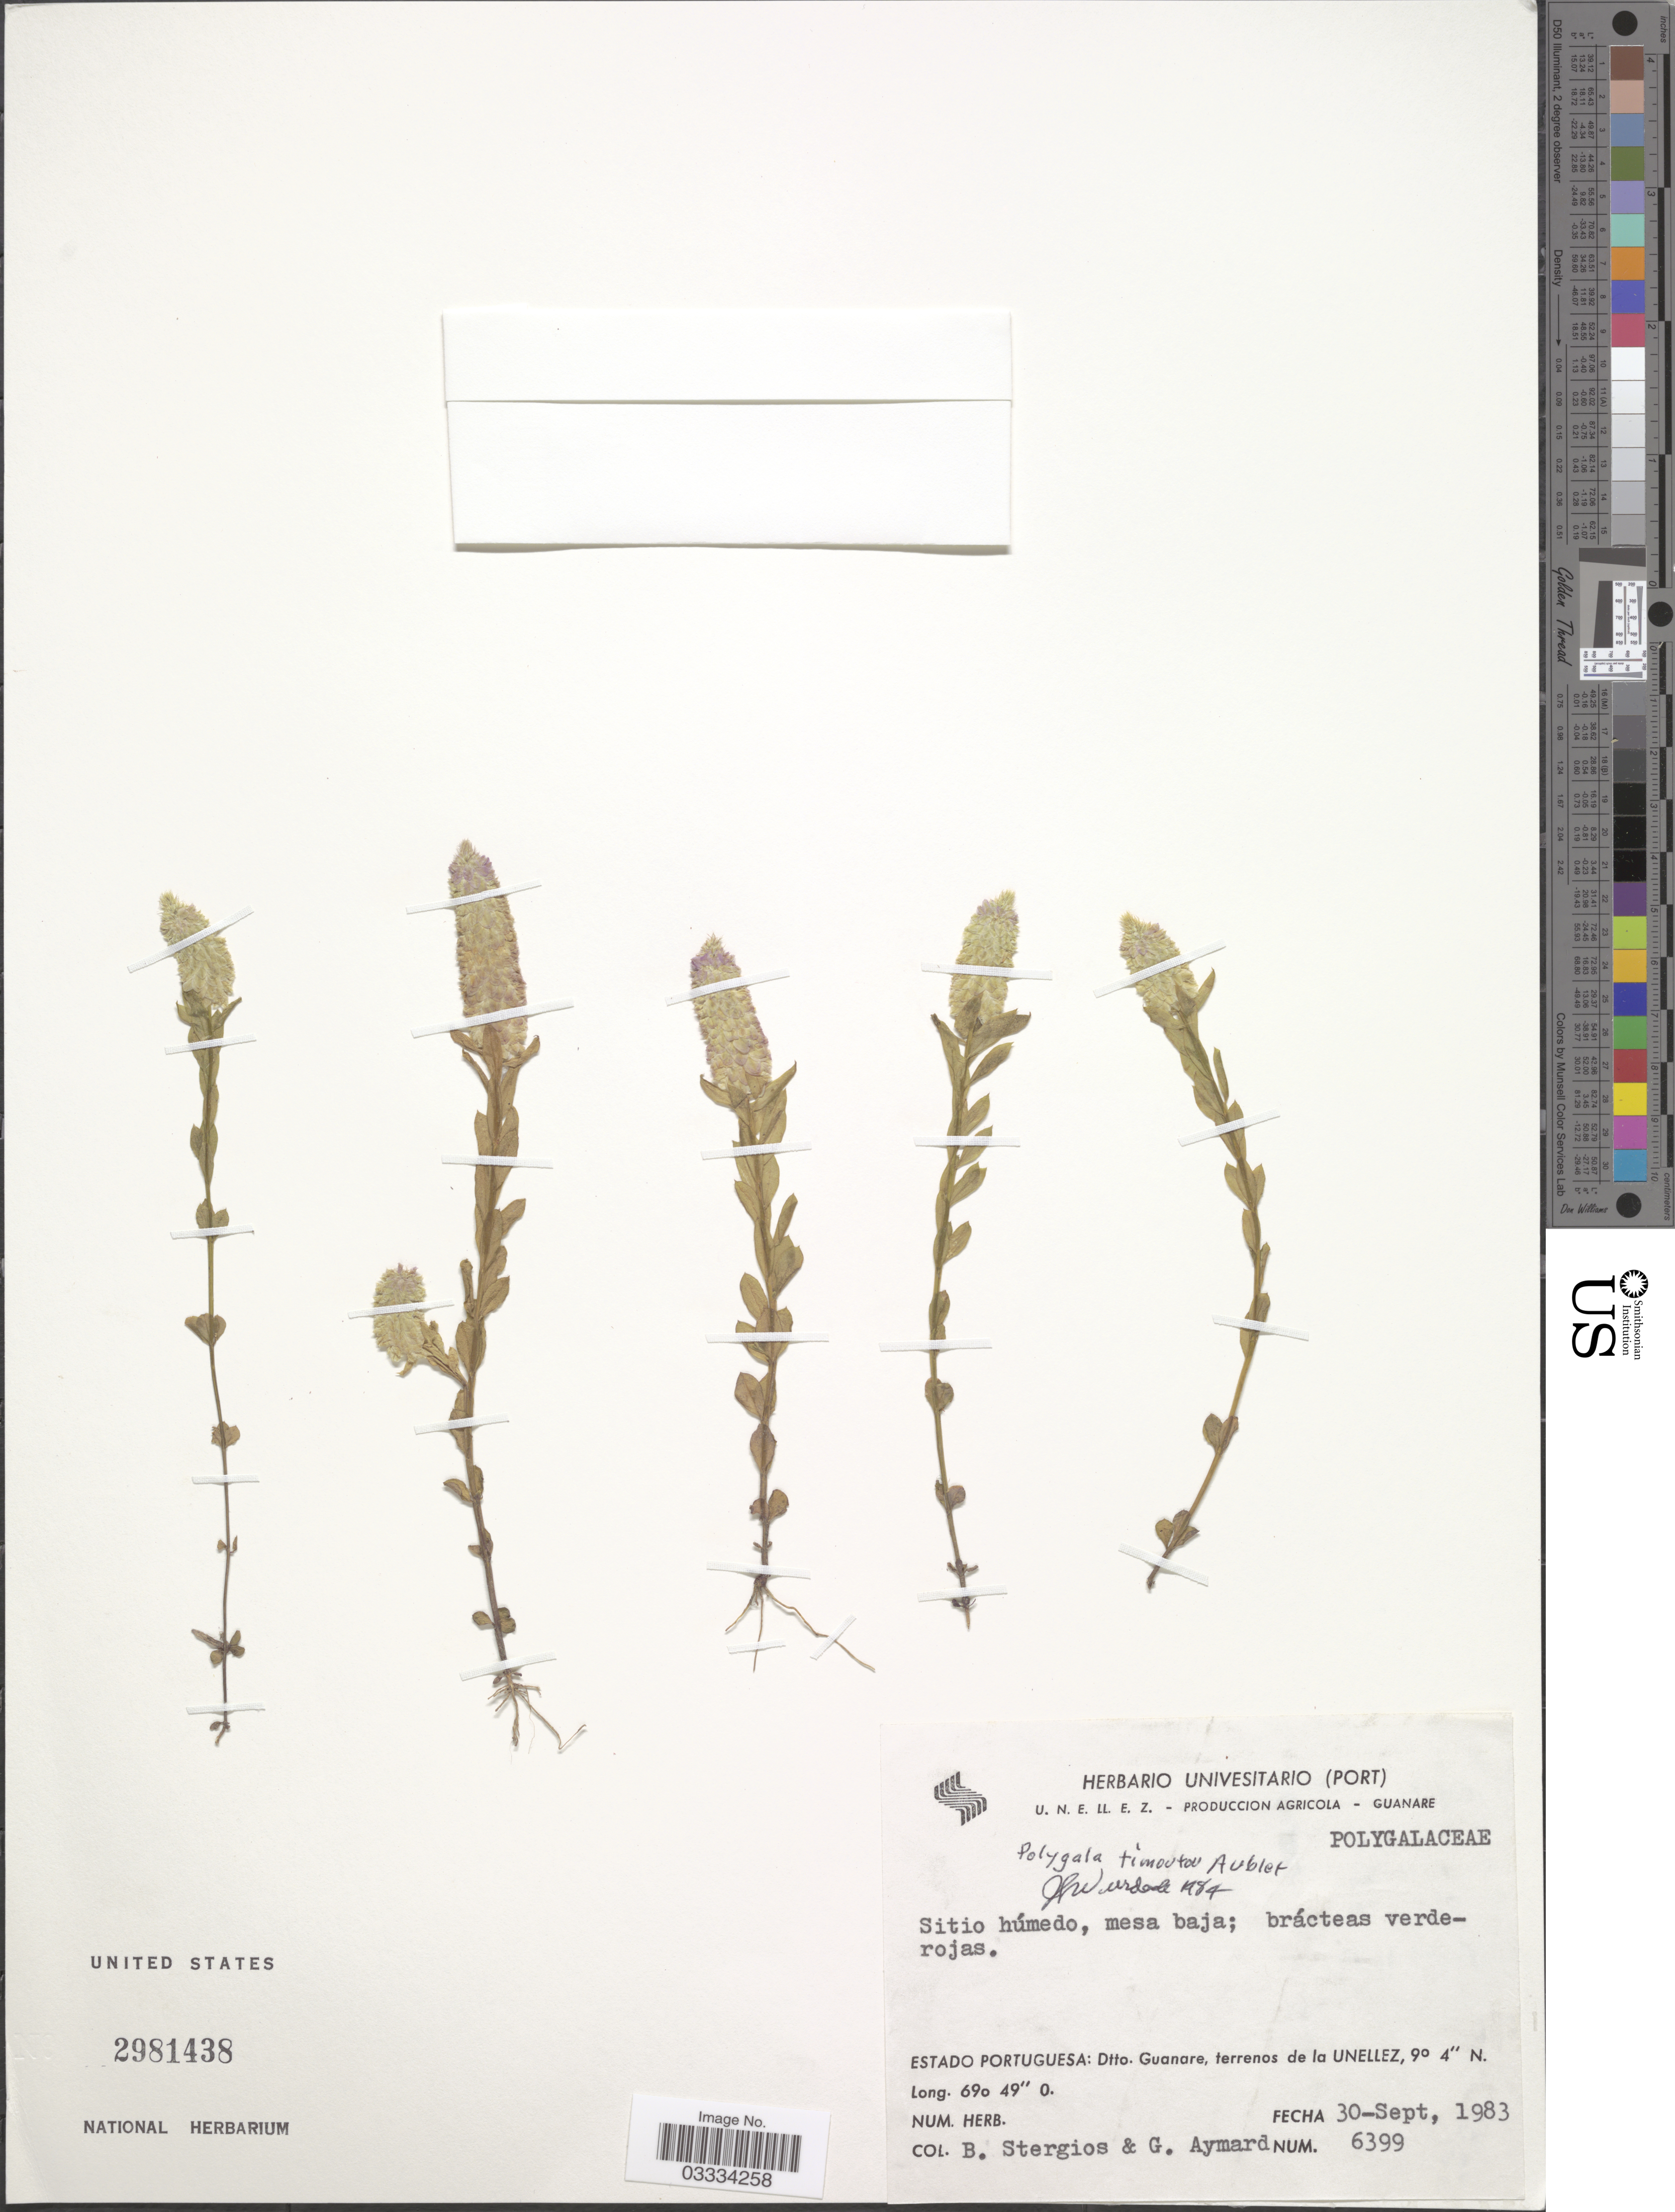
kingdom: Plantae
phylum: Tracheophyta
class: Magnoliopsida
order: Fabales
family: Polygalaceae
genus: Polygala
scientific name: Polygala timoutou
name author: Aubl.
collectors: B. G. Stergios & G. A. Aymard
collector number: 6399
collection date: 1983-09-30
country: Venezuela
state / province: Portuguesa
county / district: Guanare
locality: Terrenos de la UNELLEZ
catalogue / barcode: US 2981438